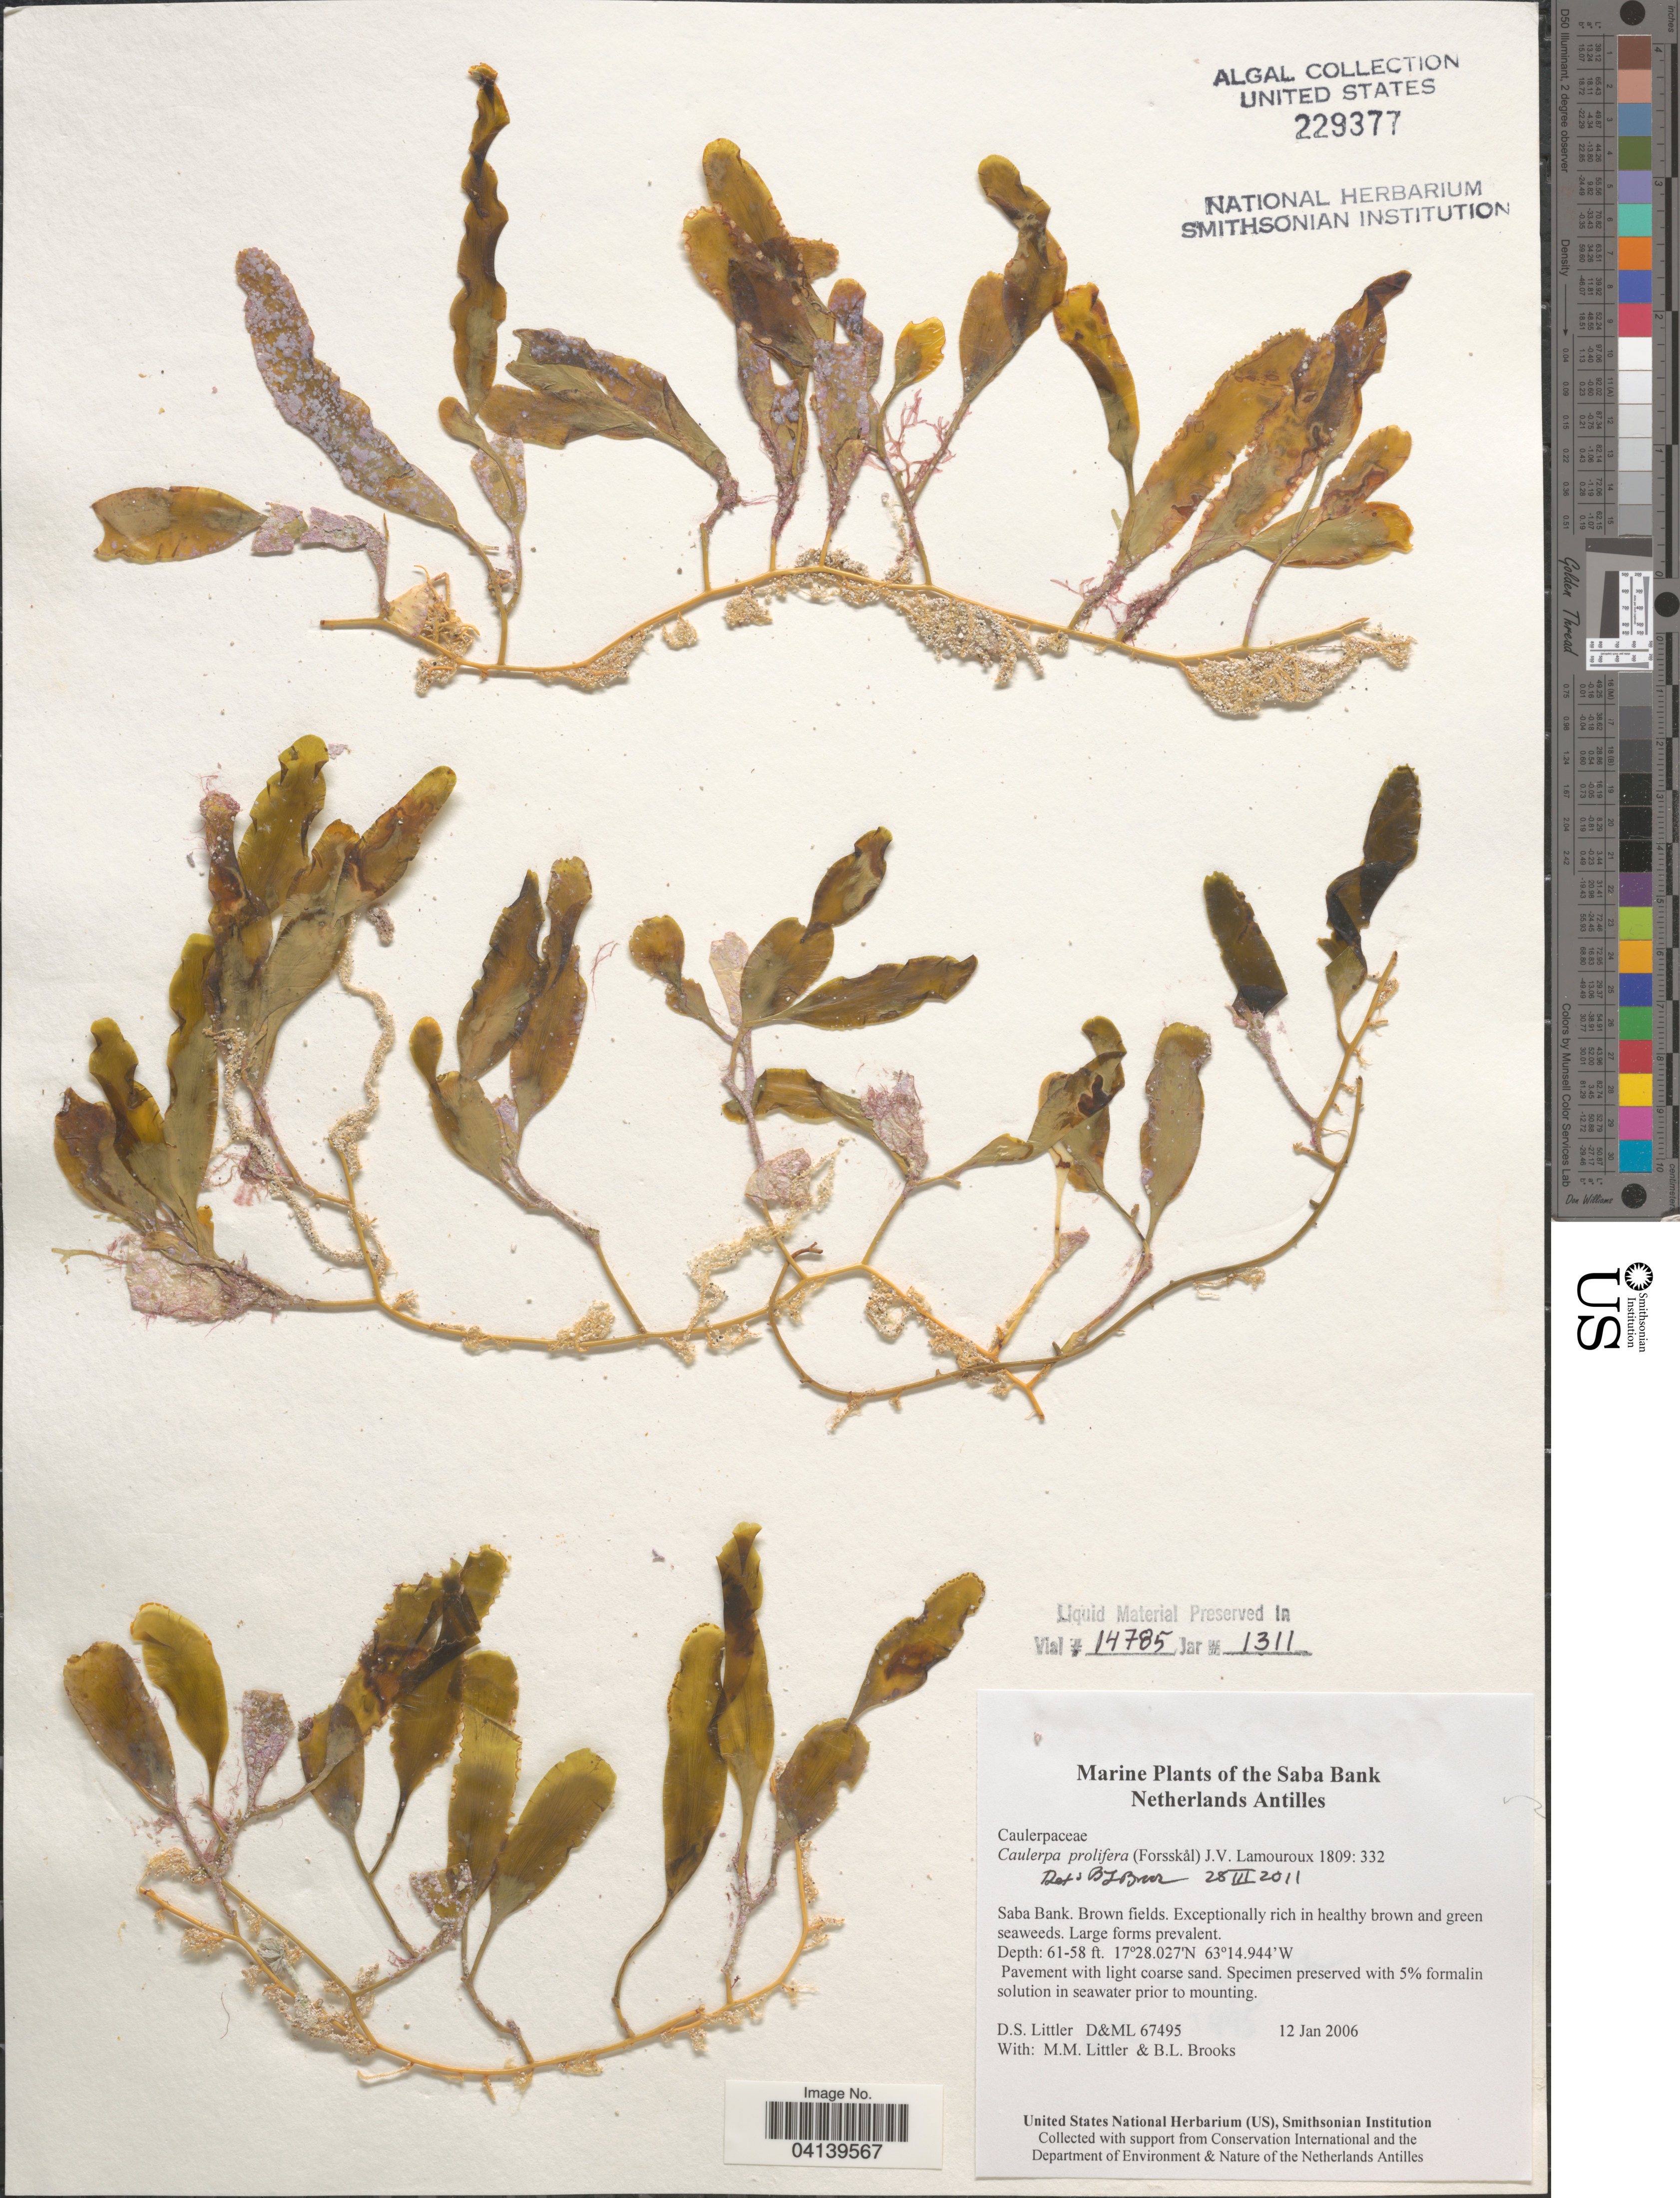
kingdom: Plantae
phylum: Chlorophyta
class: Ulvophyceae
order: Bryopsidales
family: Caulerpaceae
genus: Caulerpa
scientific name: Caulerpa prolifera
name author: (Forssk.) J.V.Lamouroux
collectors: D. S. Littler & B. Brooks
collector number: D&ML67495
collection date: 2006-01-12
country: Netherlands Antilles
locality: Saba Bank. Brown fields.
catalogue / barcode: US 229377